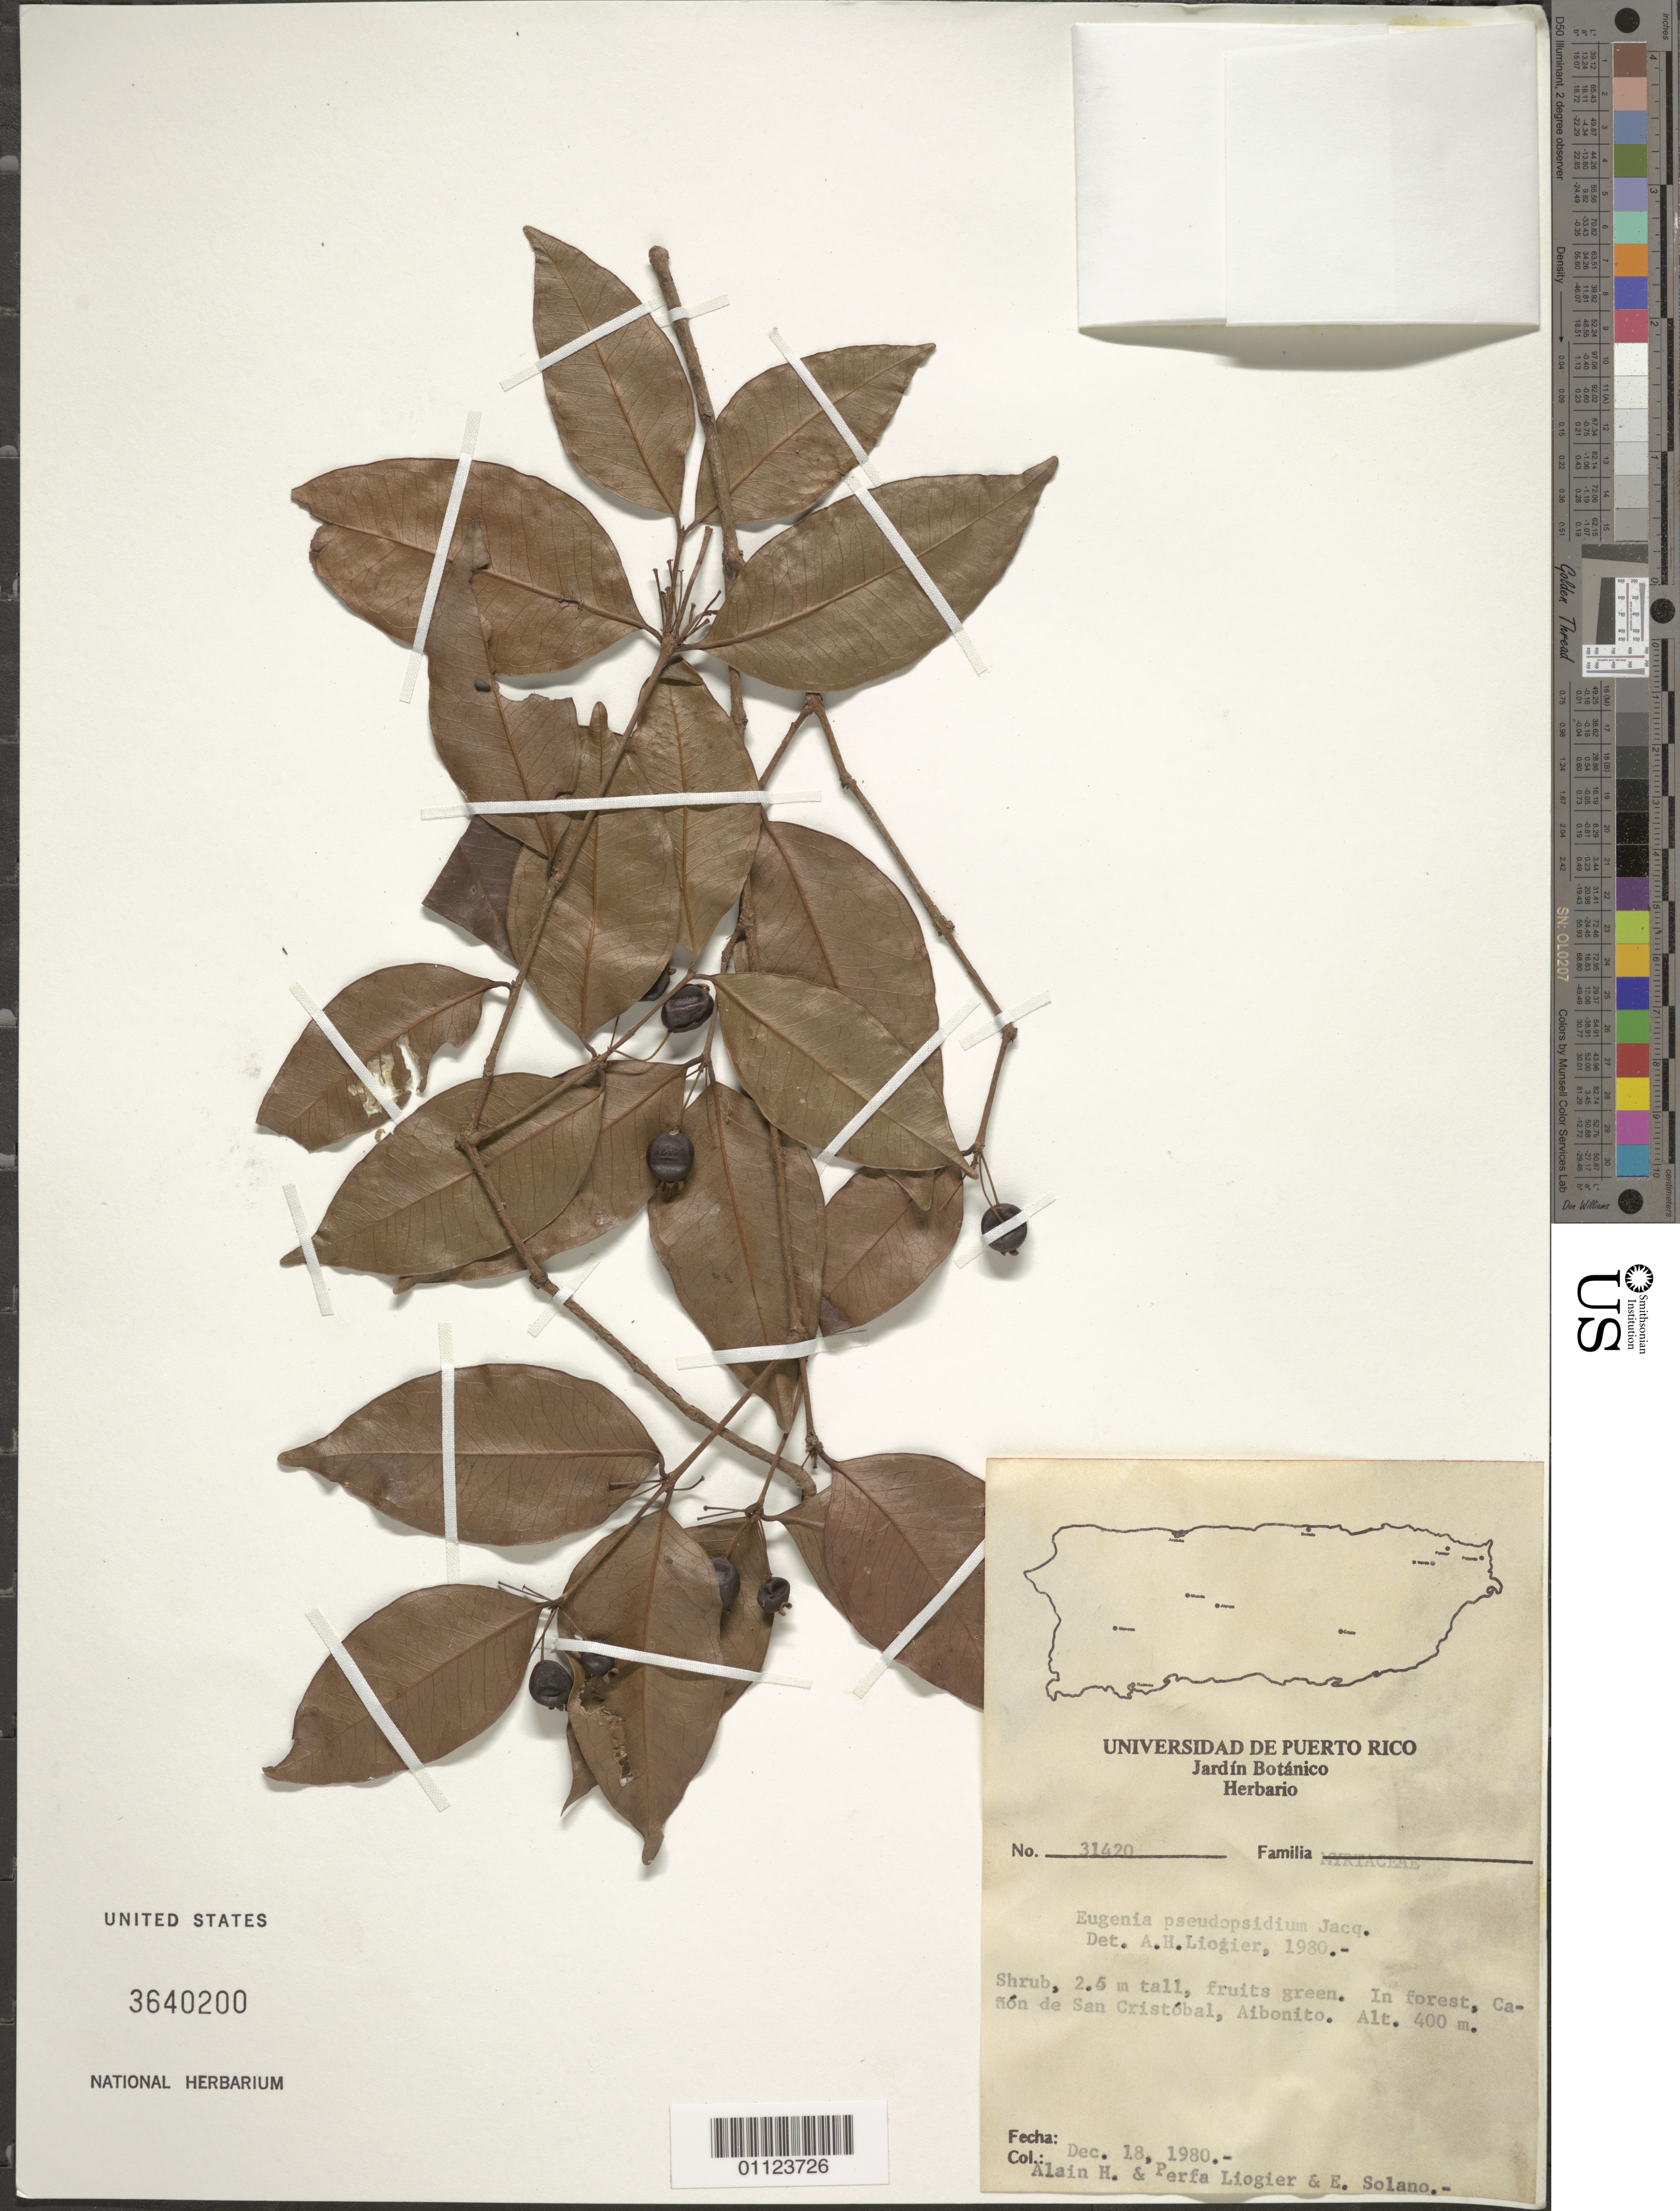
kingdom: Plantae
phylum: Tracheophyta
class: Magnoliopsida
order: Myrtales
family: Myrtaceae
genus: Eugenia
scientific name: Eugenia pseudopsidium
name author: Jacq.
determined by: Liogier, Alain H.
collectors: A. H. Liogier, M. P. Liogier & E. Solano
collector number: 31420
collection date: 1980-12-18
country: Puerto Rico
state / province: Abonito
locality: Cañón de San Cristóbal, Aibonito.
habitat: In forest.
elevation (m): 400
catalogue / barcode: US 3640200